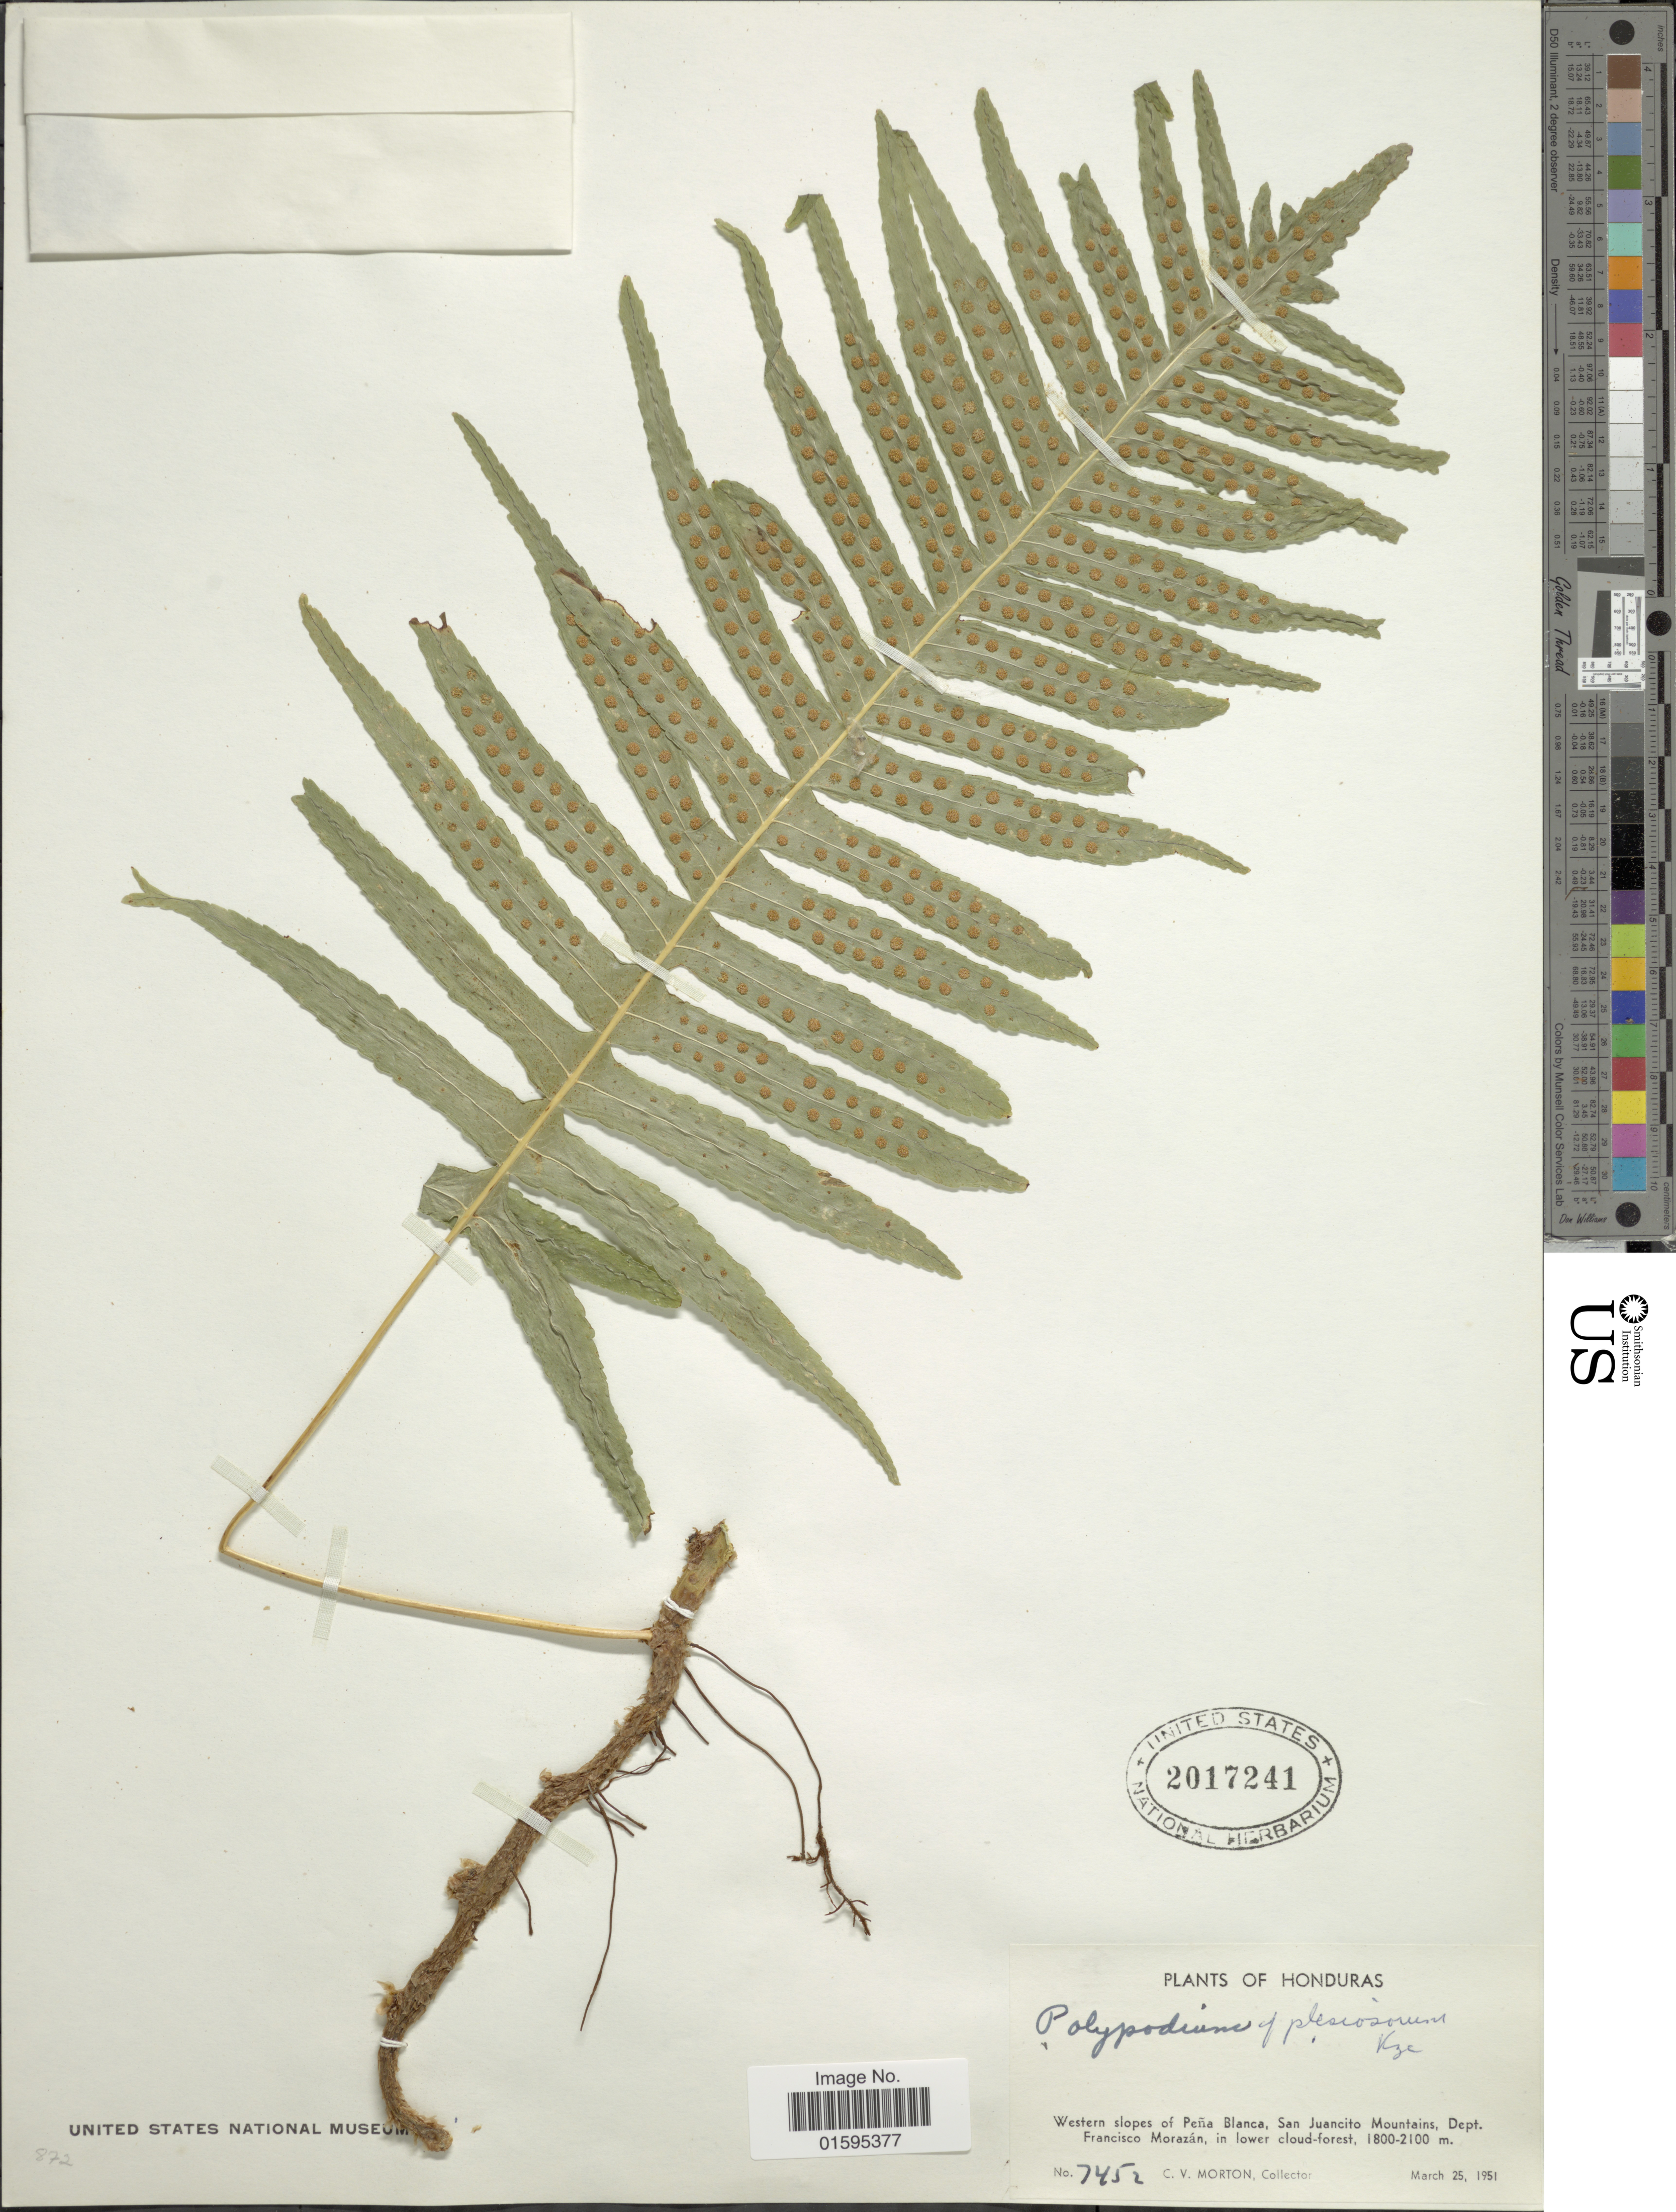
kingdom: Plantae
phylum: Tracheophyta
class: Polypodiopsida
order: Polypodiales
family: Polypodiaceae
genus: Polypodium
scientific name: Polypodium plesiosorum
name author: Kunze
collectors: C. V. Morton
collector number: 7452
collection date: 1951-03-25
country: Honduras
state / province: Fco. Morazán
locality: Western slopes of Peña Blanca, San Juancito Mountains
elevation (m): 1800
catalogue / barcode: US 2017241